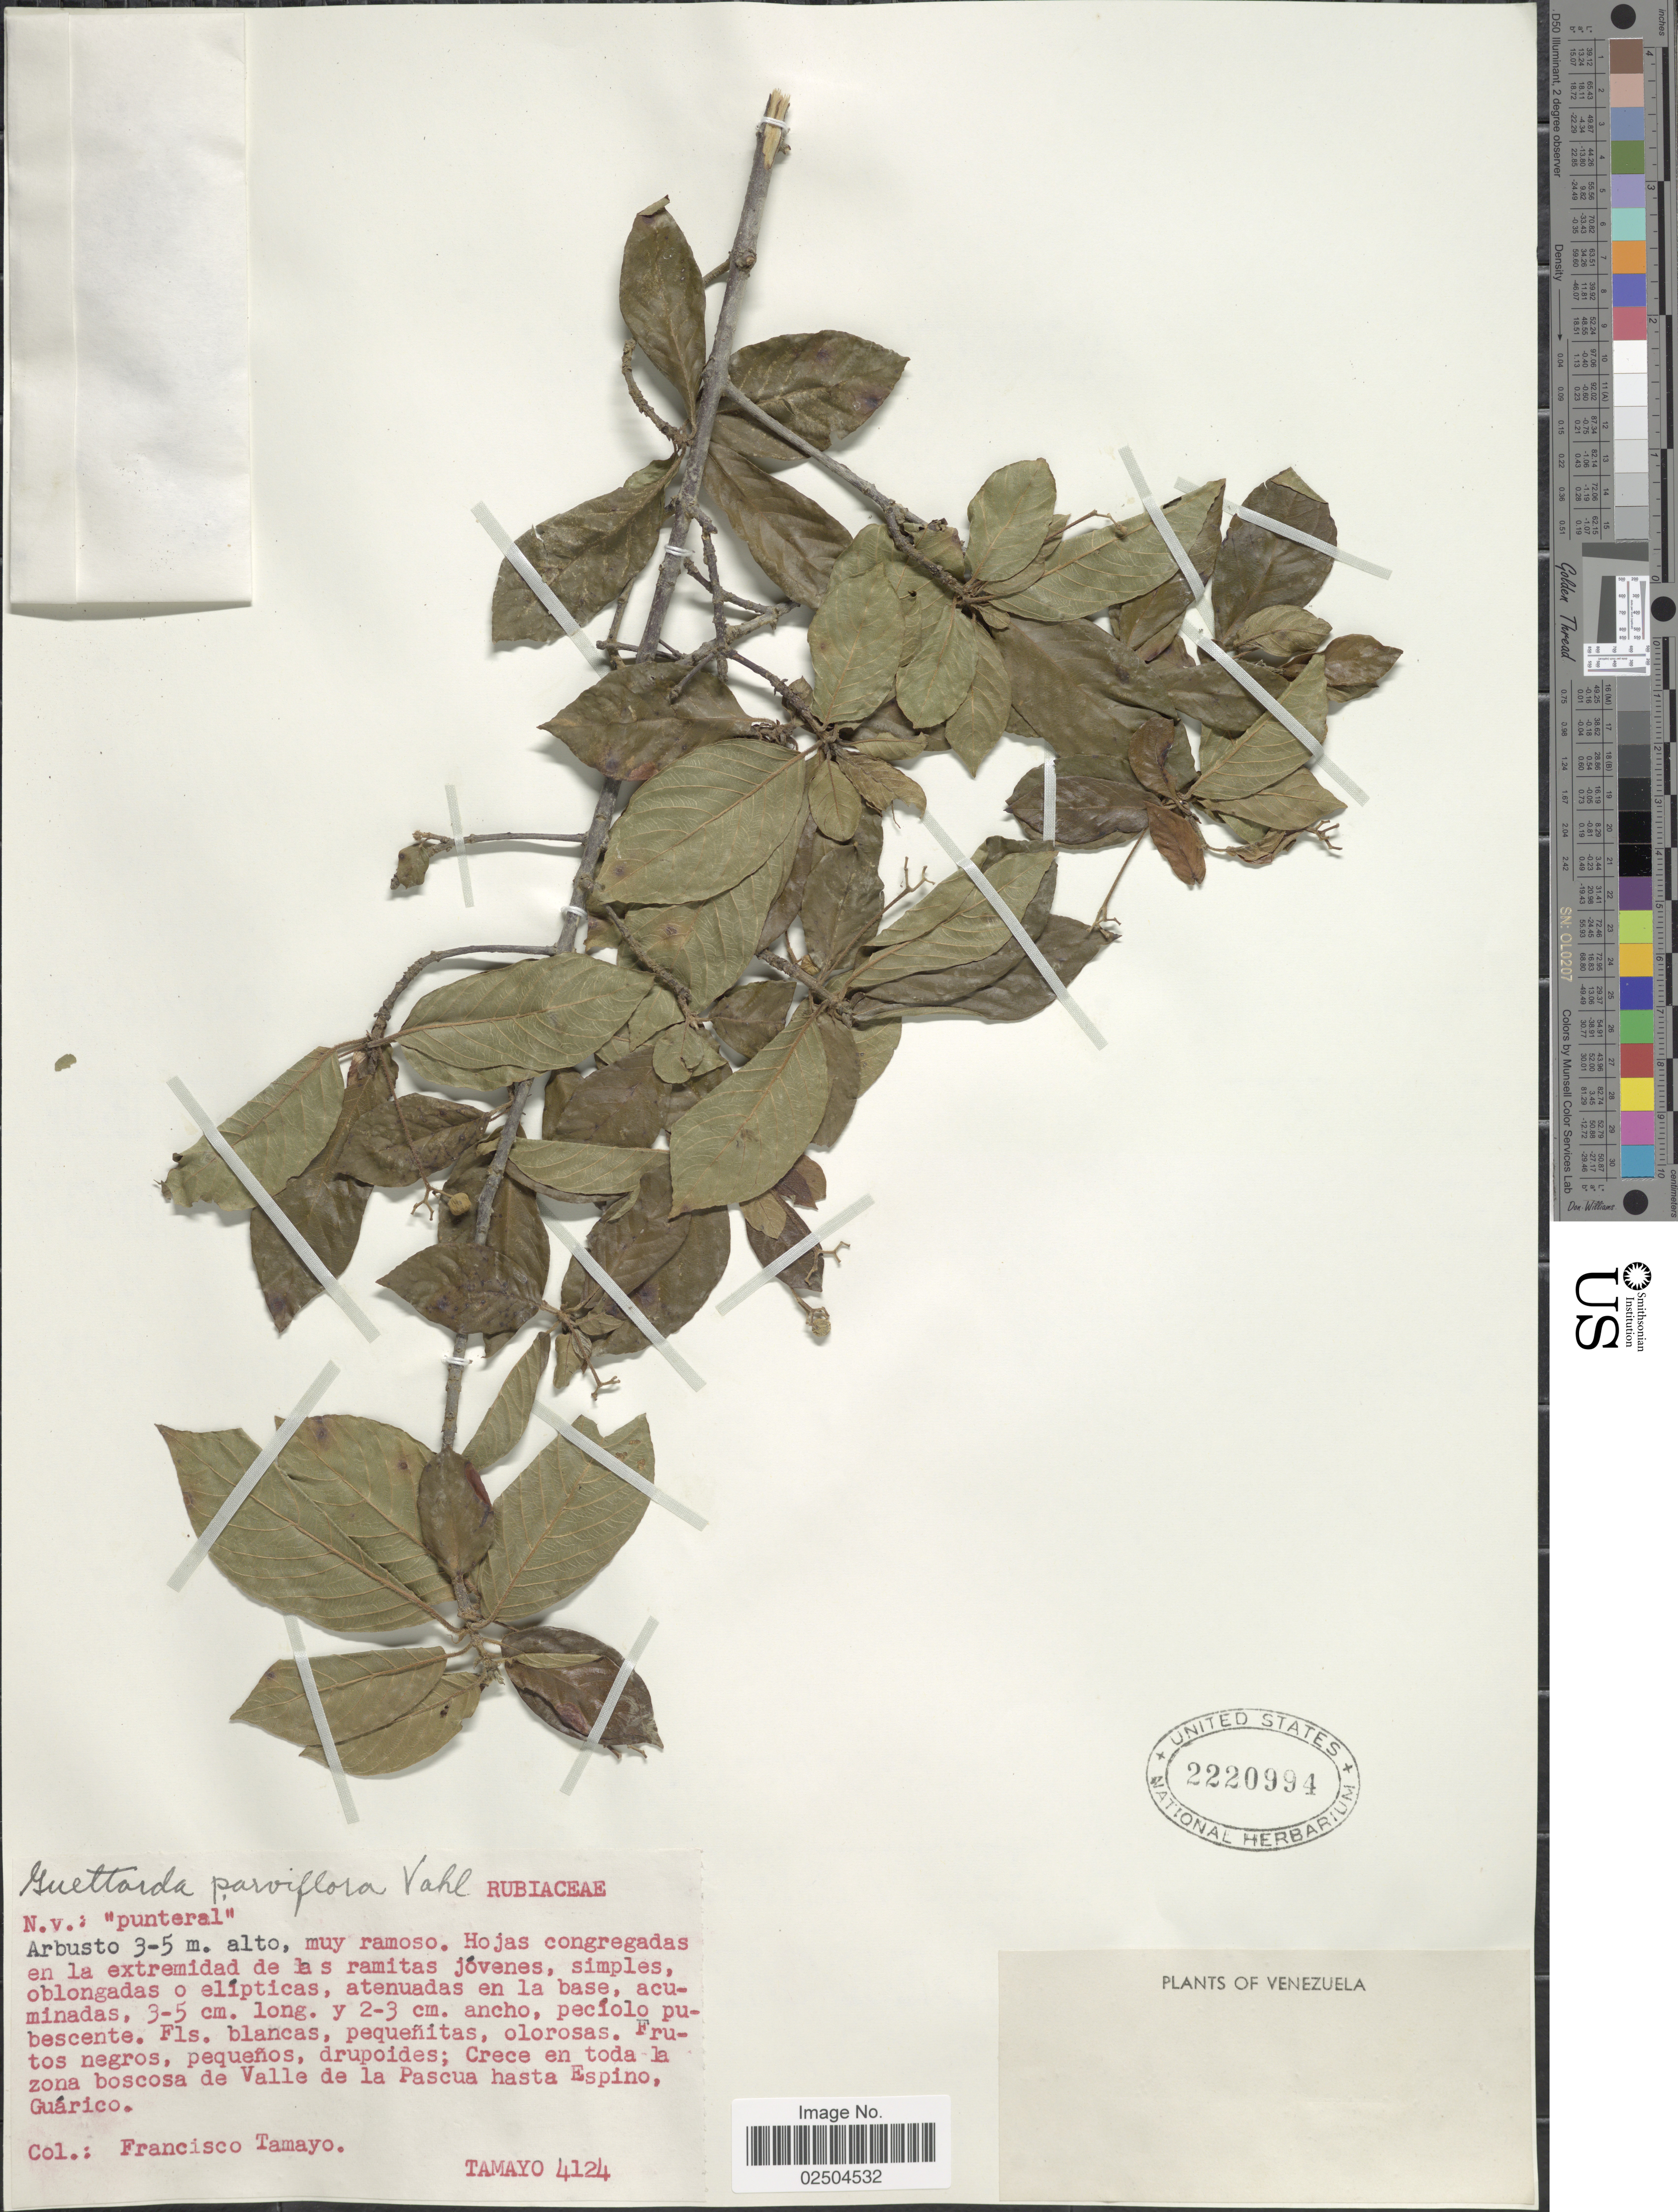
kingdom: Plantae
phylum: Tracheophyta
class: Magnoliopsida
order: Gentianales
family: Rubiaceae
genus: Guettarda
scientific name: Guettarda parviflora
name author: Vahl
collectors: F. Tamayo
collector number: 4124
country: Venezuela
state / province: Guárico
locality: Crece en toda la zona boscosa de Valle de la Pascua hasta Espino, Guarico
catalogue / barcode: US 2220994